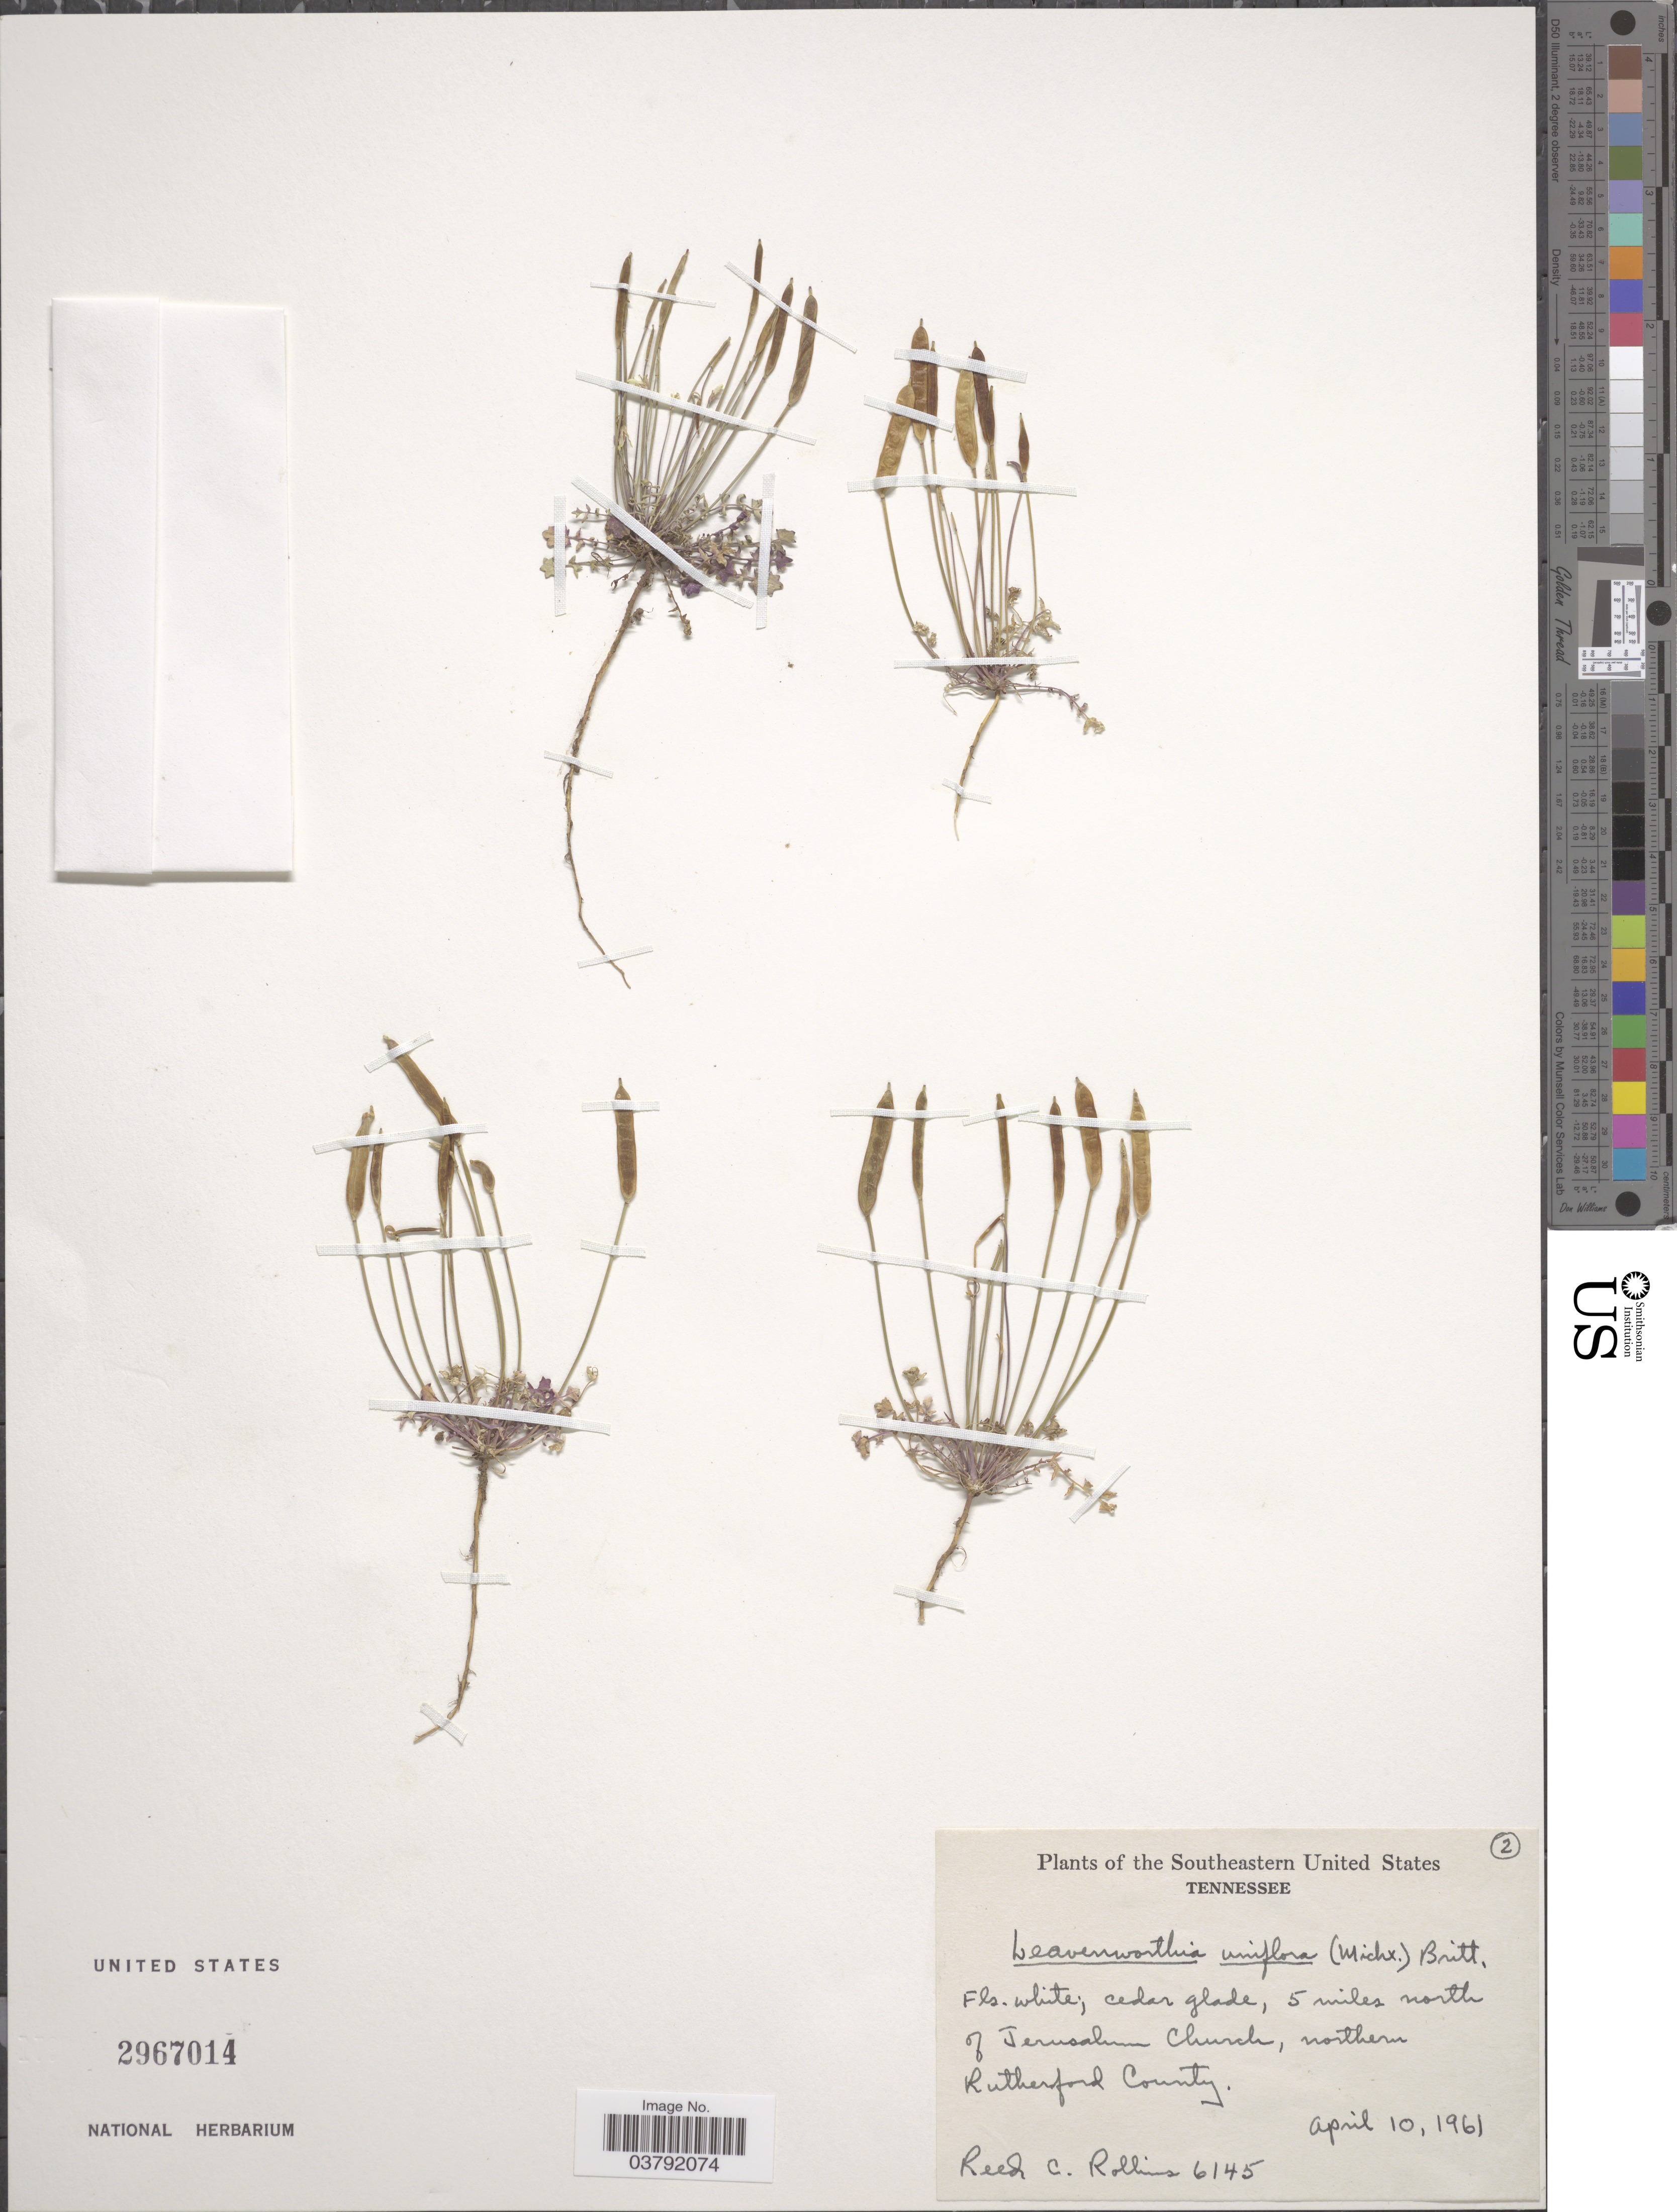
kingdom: Plantae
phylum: Tracheophyta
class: Magnoliopsida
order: Brassicales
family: Brassicaceae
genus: Leavenworthia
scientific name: Leavenworthia uniflora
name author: (Michx.) Britton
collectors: R. C. Rollins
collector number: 6145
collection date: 1961-04-10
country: United States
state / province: Tennessee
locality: Southeastern United States. 5 miles north of Jerusalem Church, northern Rutherford County.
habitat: cedar glade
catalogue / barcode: US 2967014